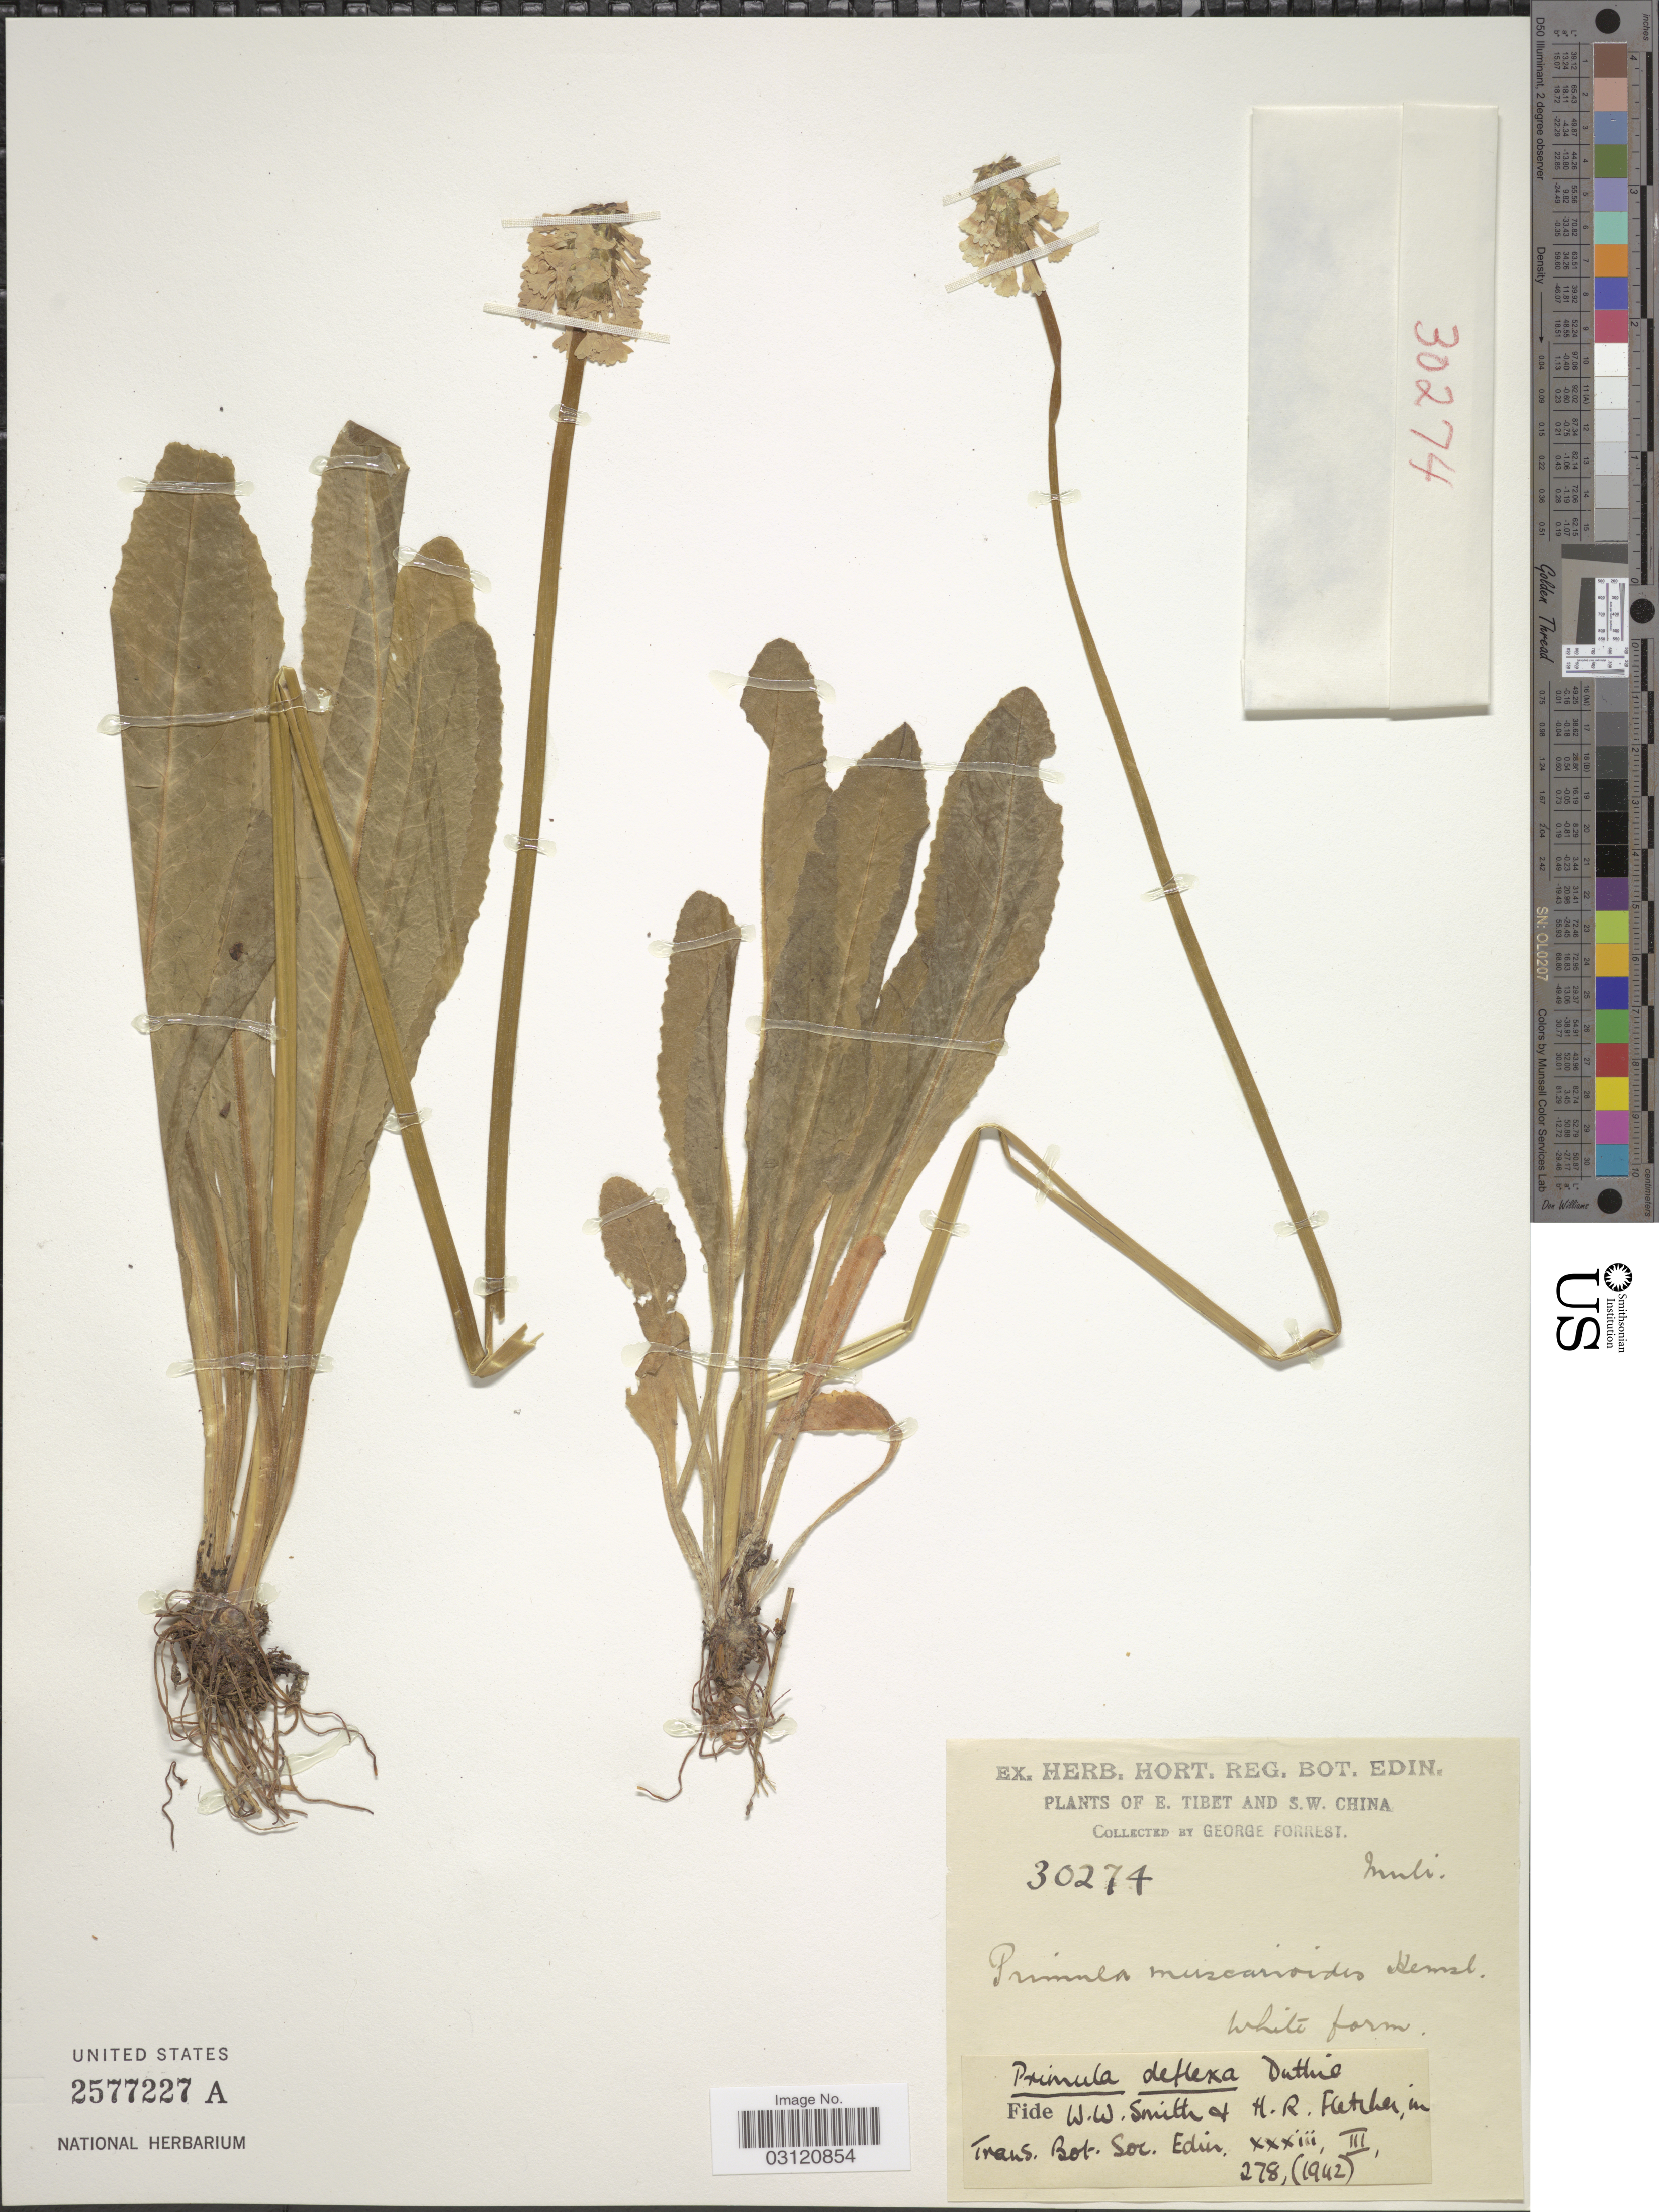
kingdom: Plantae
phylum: Tracheophyta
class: Magnoliopsida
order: Ericales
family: Primulaceae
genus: Primula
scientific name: Primula deflexa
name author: Duthie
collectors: G. Forrest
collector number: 30274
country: China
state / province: Xizang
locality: E. Tibet and S. W. China. Muli.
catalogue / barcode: US 2577277A